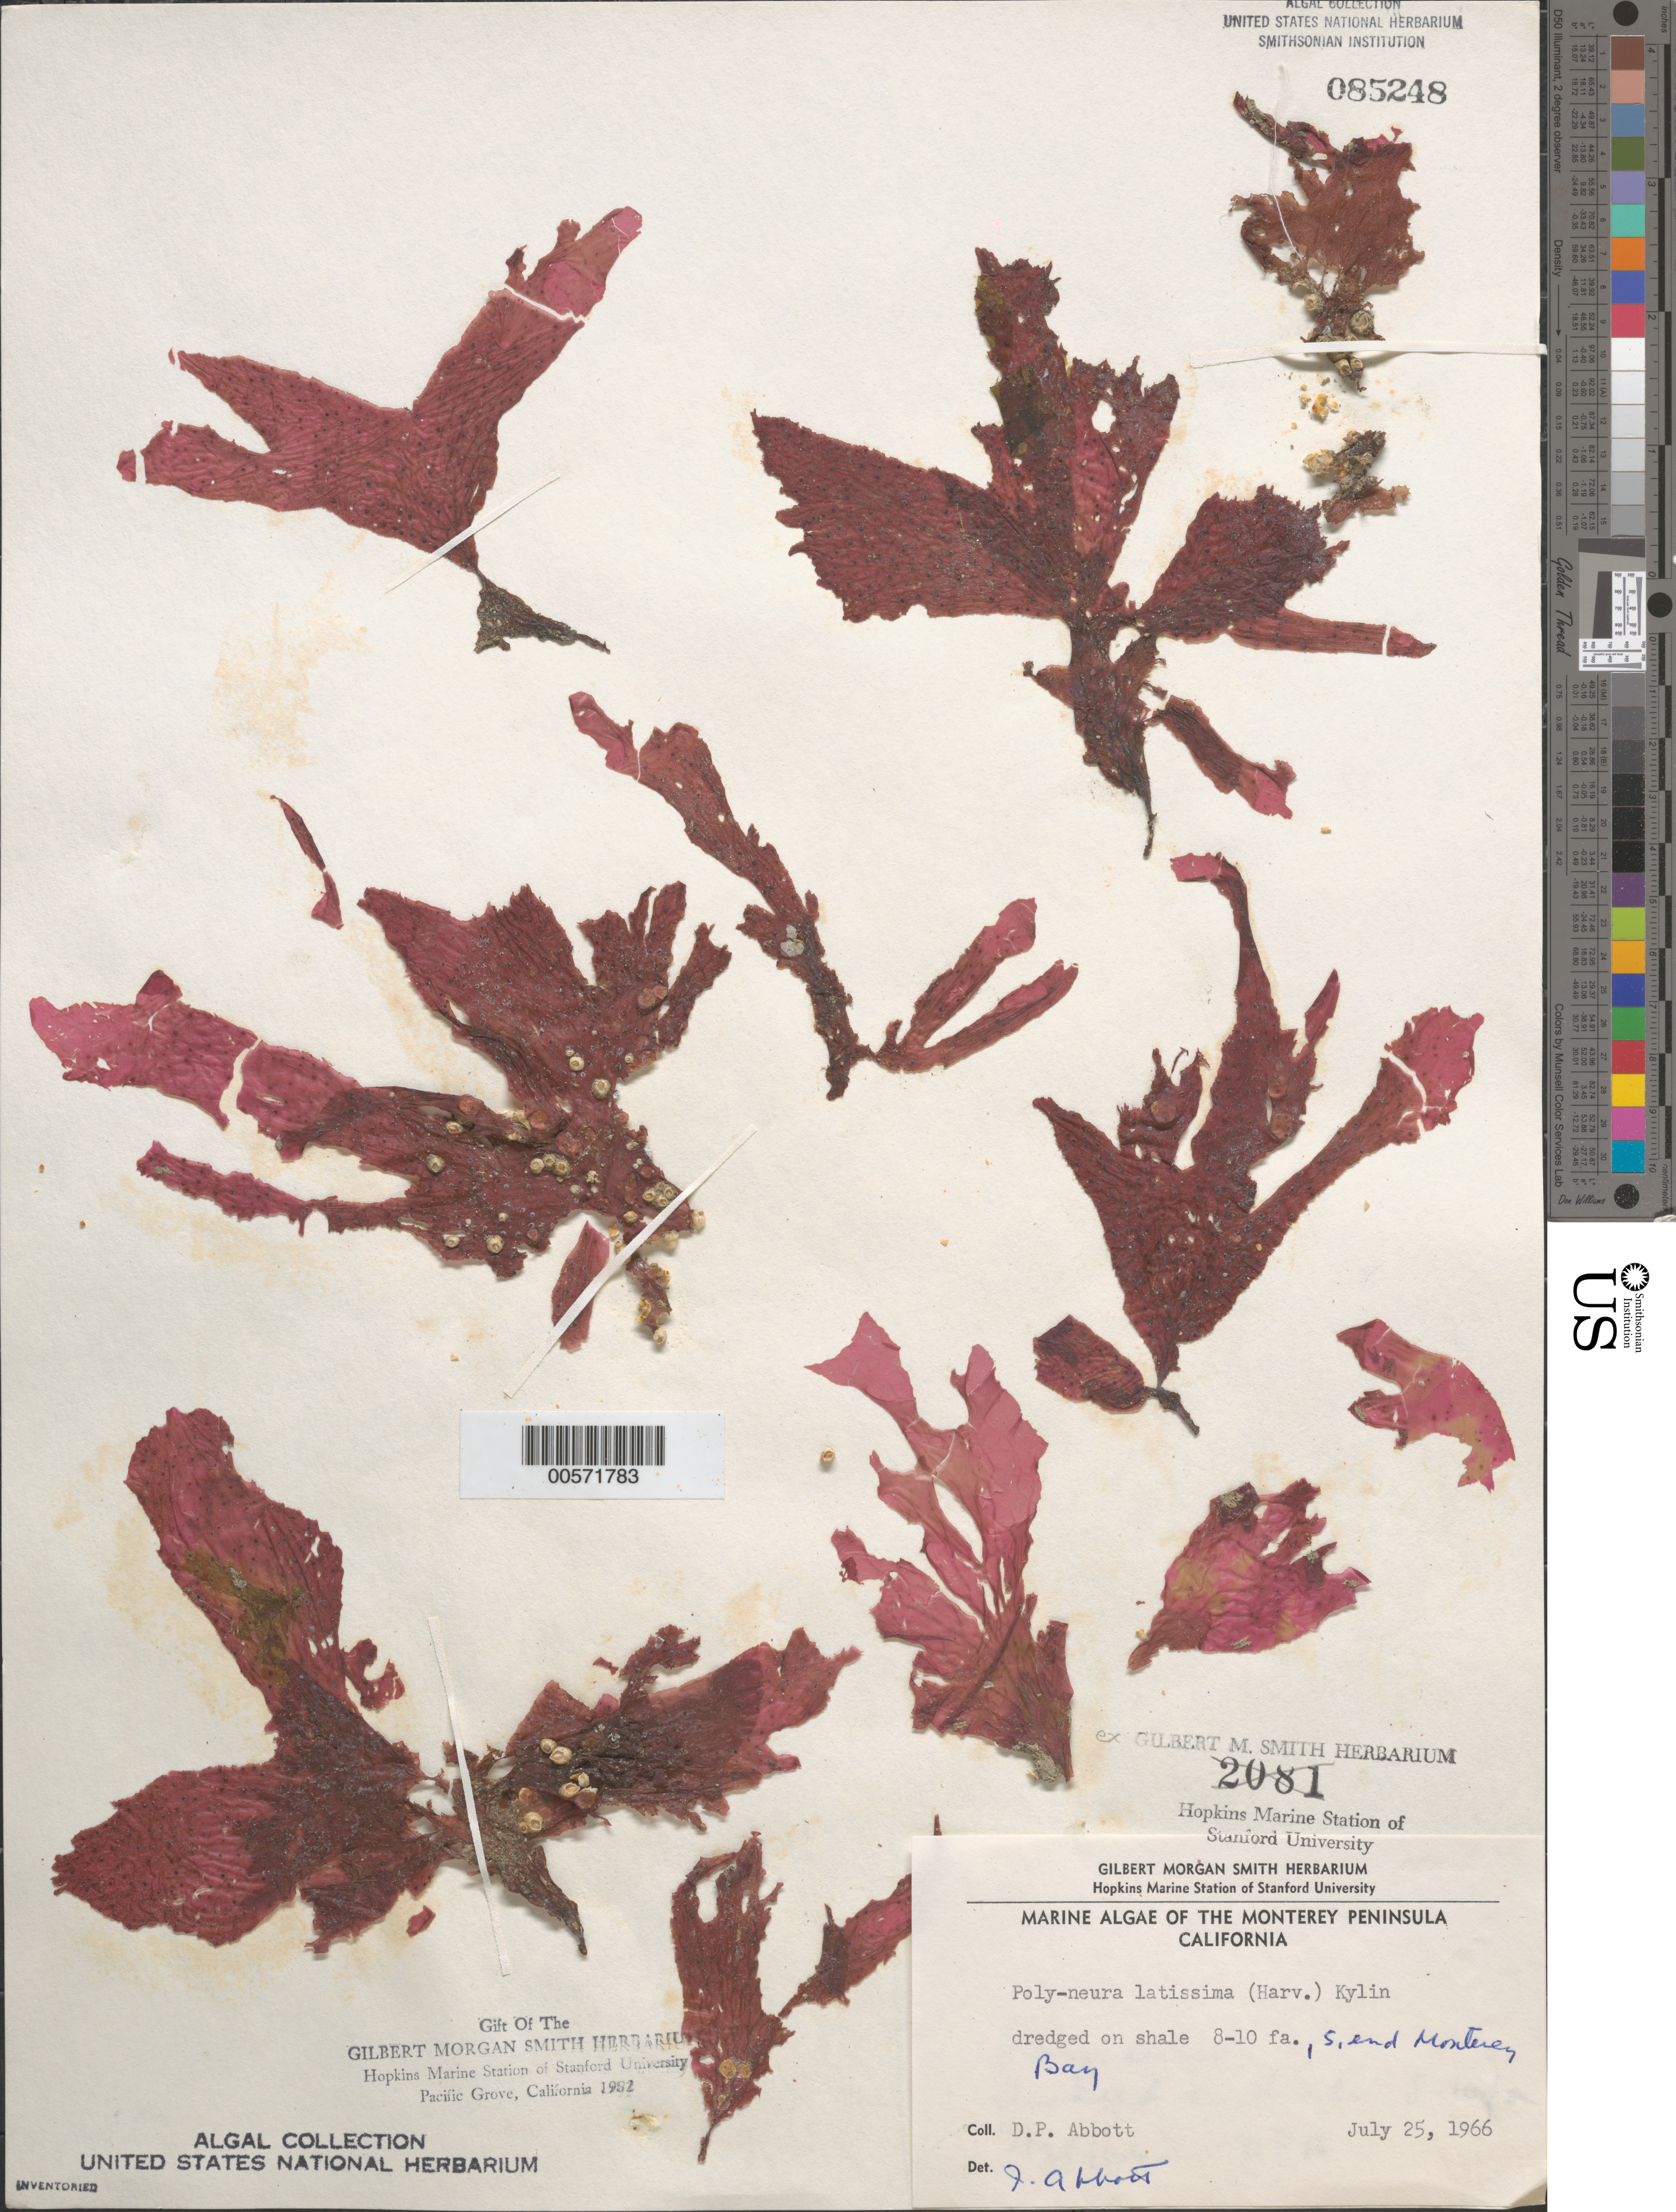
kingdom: Plantae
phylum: Rhodophyta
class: Florideophyceae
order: Ceramiales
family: Delesseriaceae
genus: Polyneura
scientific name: Polyneura latissima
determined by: Abbott, Isabella A.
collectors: D. P. Abbott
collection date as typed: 25 Jul 1966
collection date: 1966-07-25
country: United States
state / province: California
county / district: Monterey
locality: Monterey Bay, south end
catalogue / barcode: US 85248